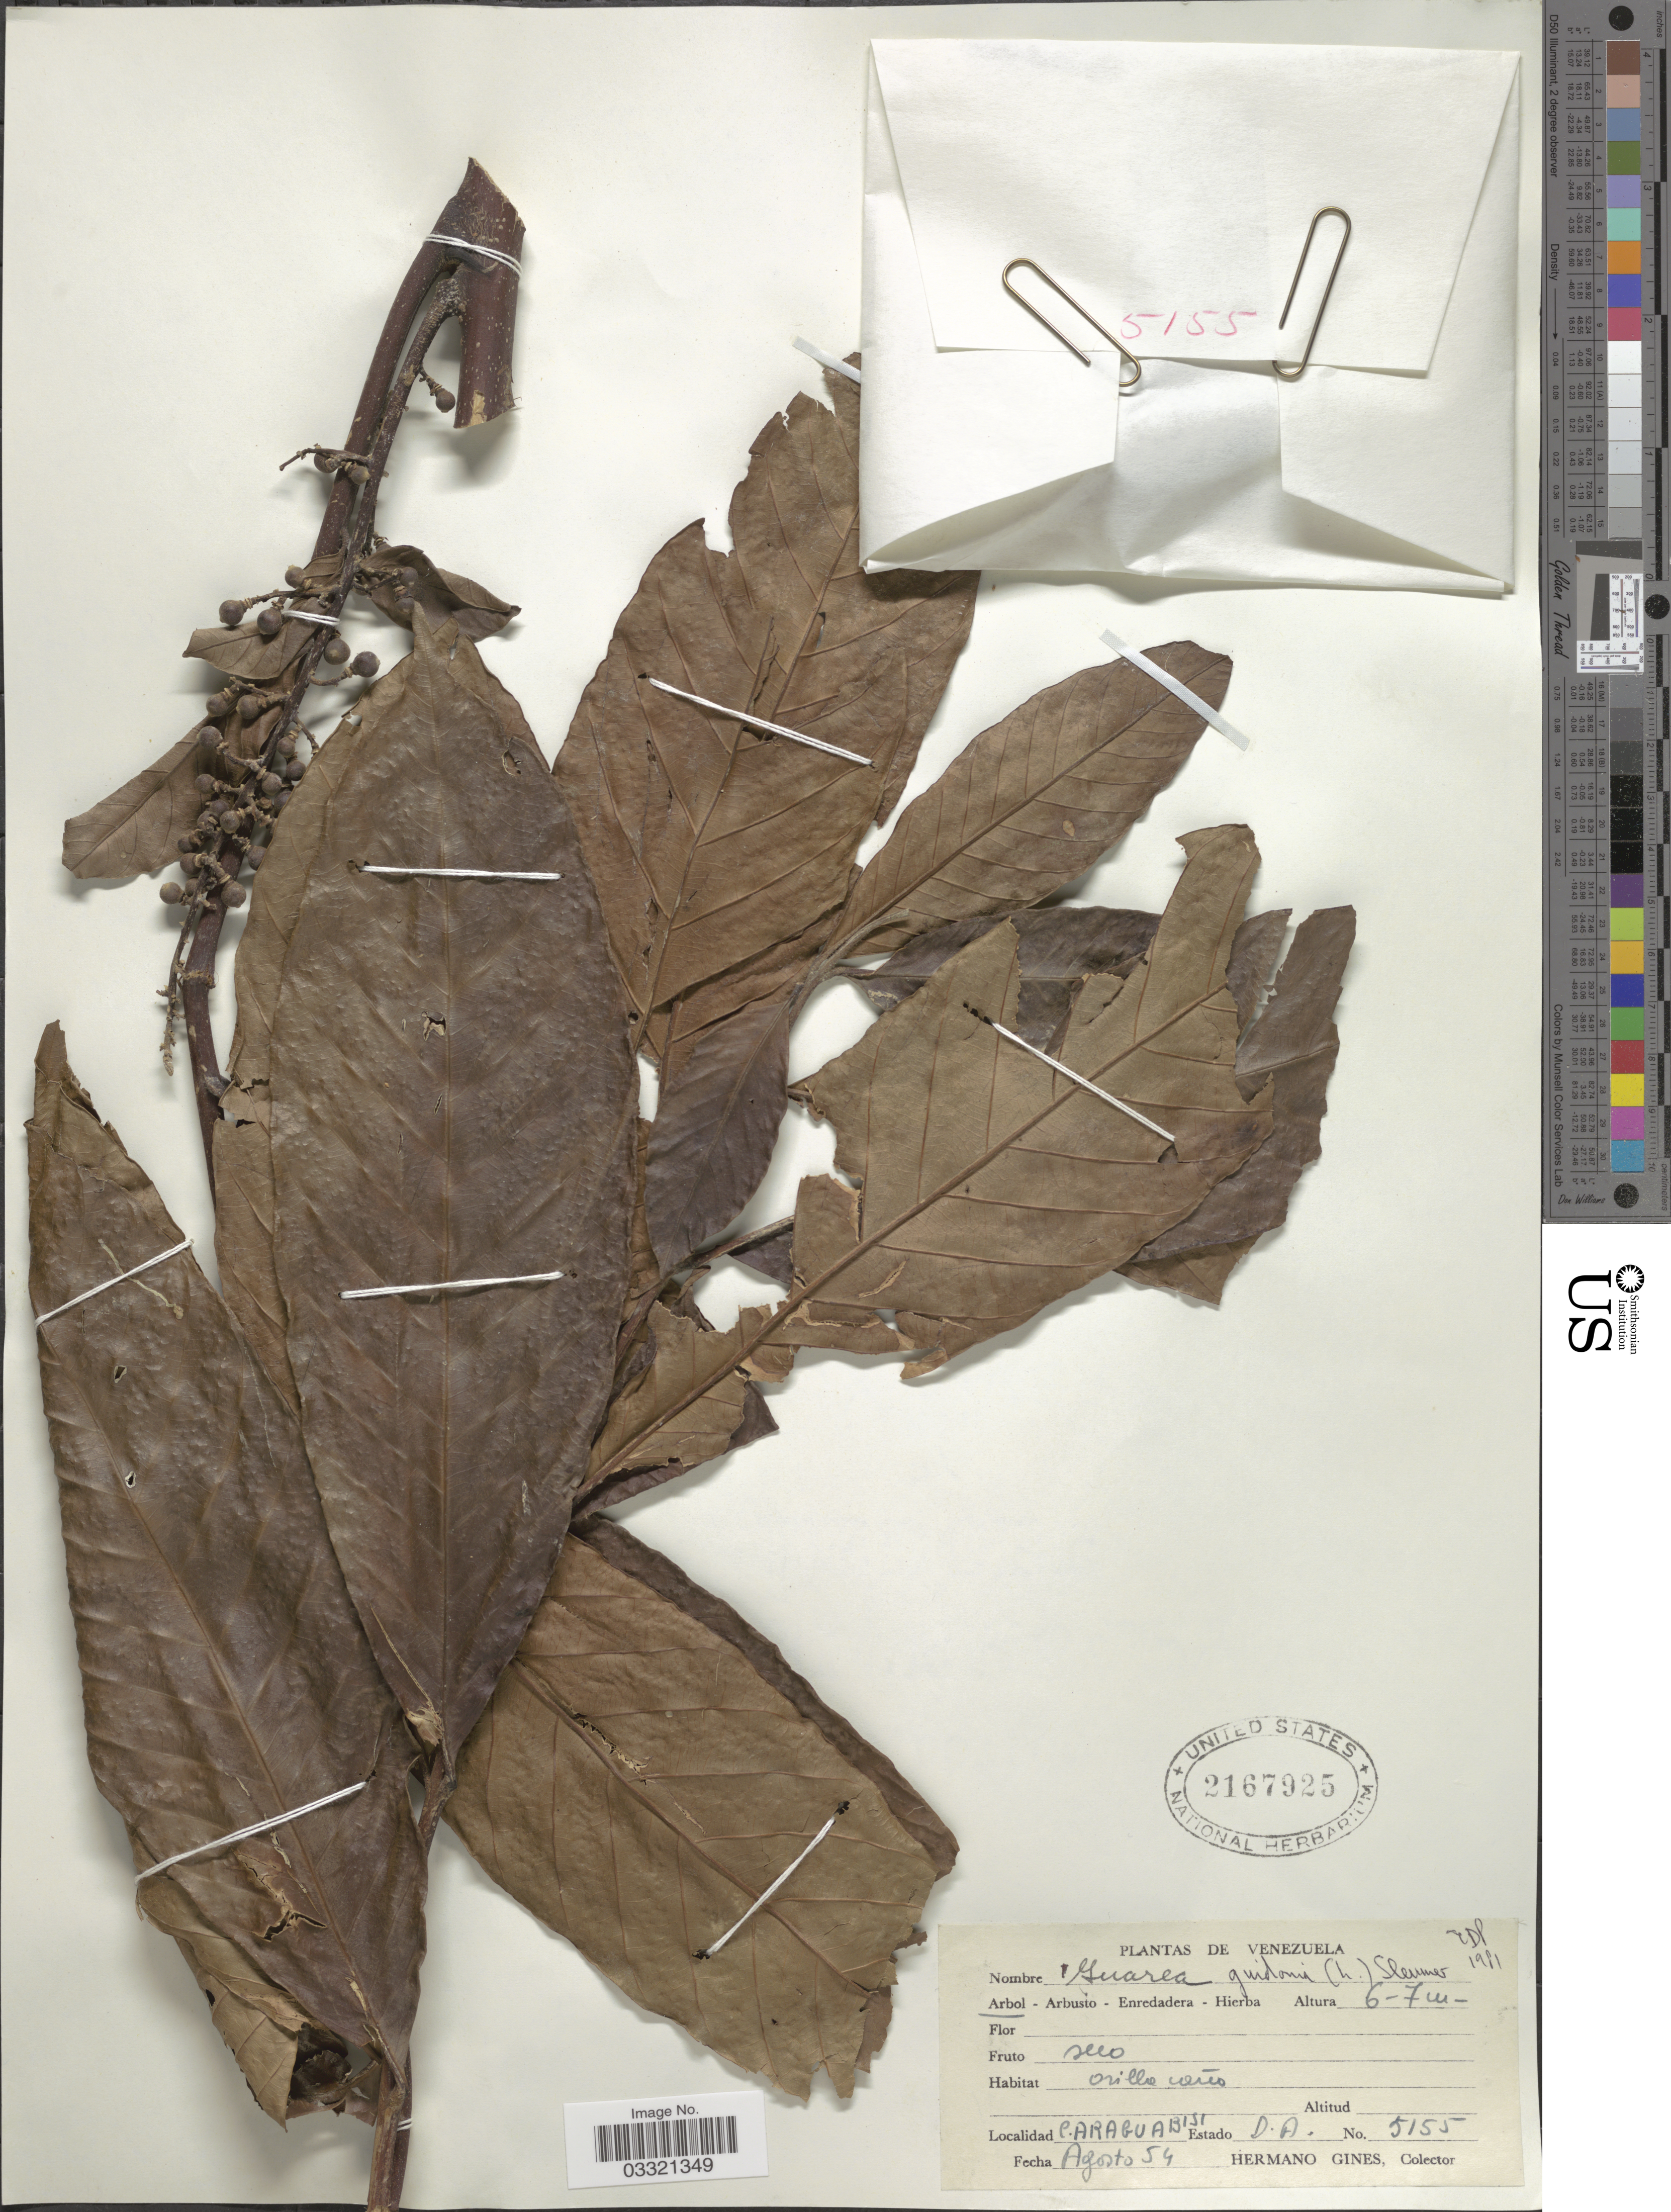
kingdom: Plantae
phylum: Tracheophyta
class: Magnoliopsida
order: Sapindales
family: Meliaceae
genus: Guarea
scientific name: Guarea guidonia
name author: (L.) Sleumer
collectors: Bro. Gines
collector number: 5155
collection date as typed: Transcribed d/m/y: /8/54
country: Venezuela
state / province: Delta Amacuro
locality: Paraguabisi.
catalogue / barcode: US 2167925